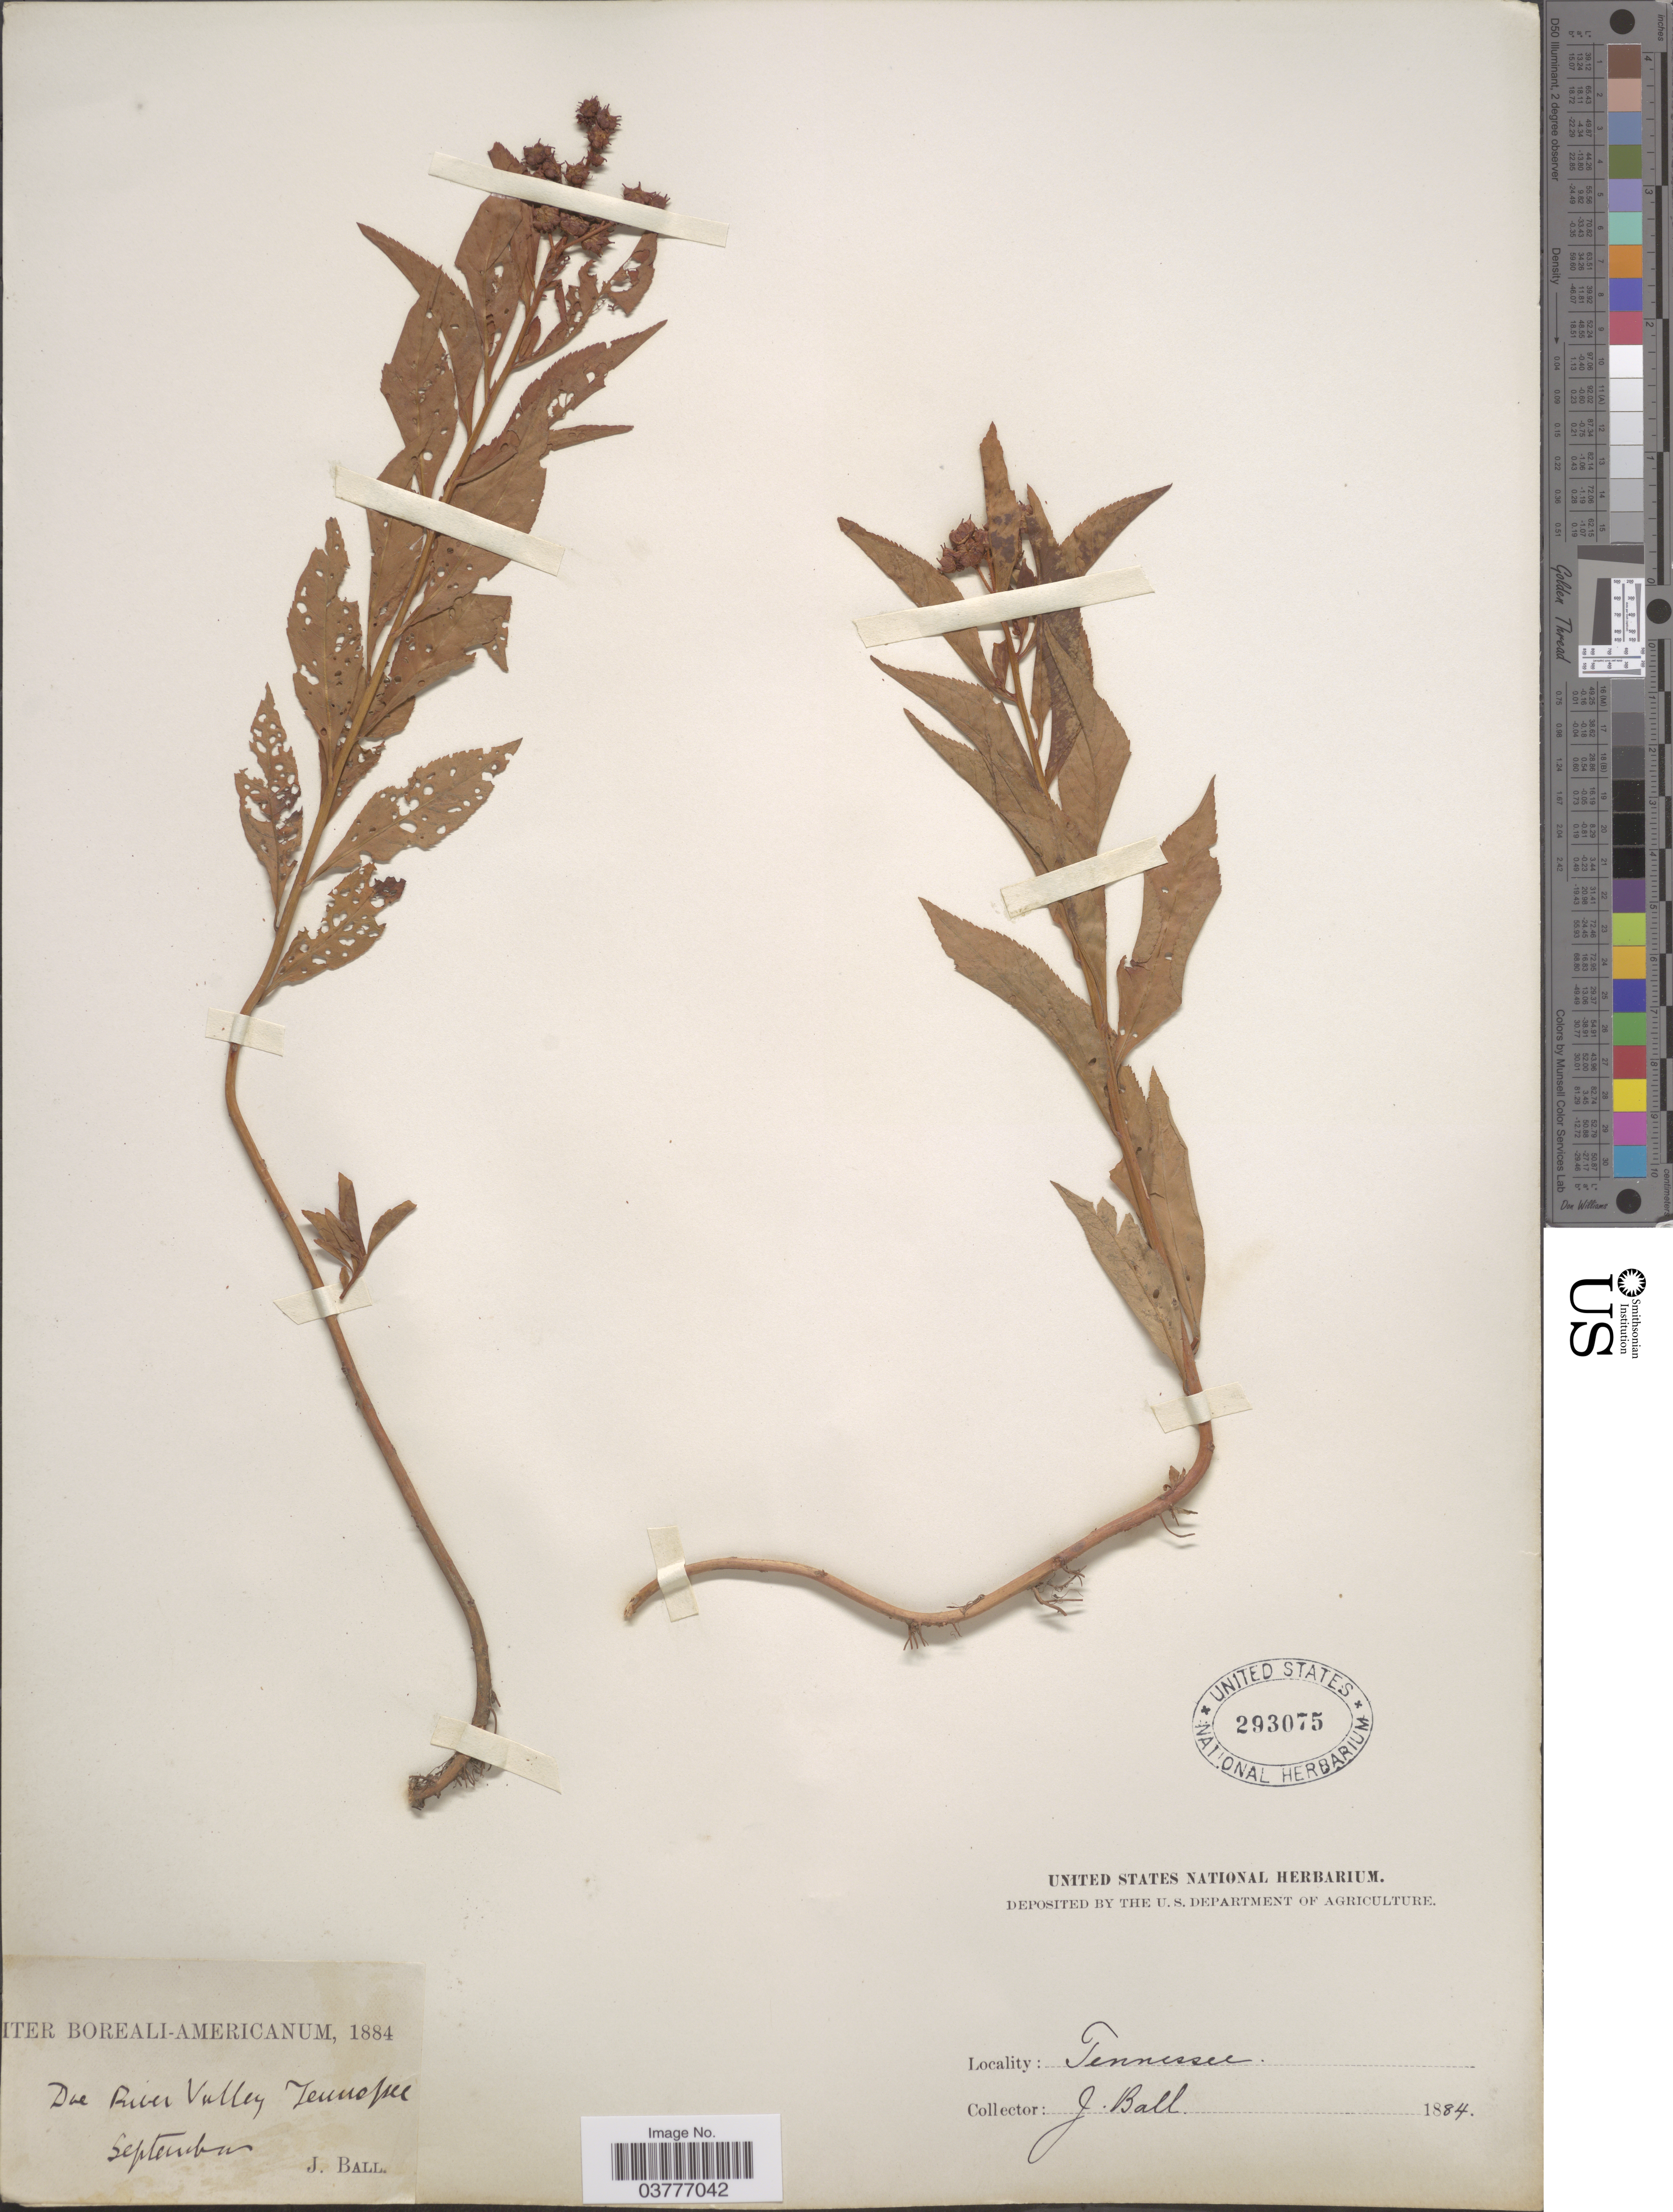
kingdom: Plantae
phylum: Tracheophyta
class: Magnoliopsida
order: Saxifragales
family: Penthoraceae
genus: Penthorum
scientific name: Penthorum sedoides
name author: L.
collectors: J. Ball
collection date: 1884-09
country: United States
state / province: Tennessee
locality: De River Valley.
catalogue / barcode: US 293075